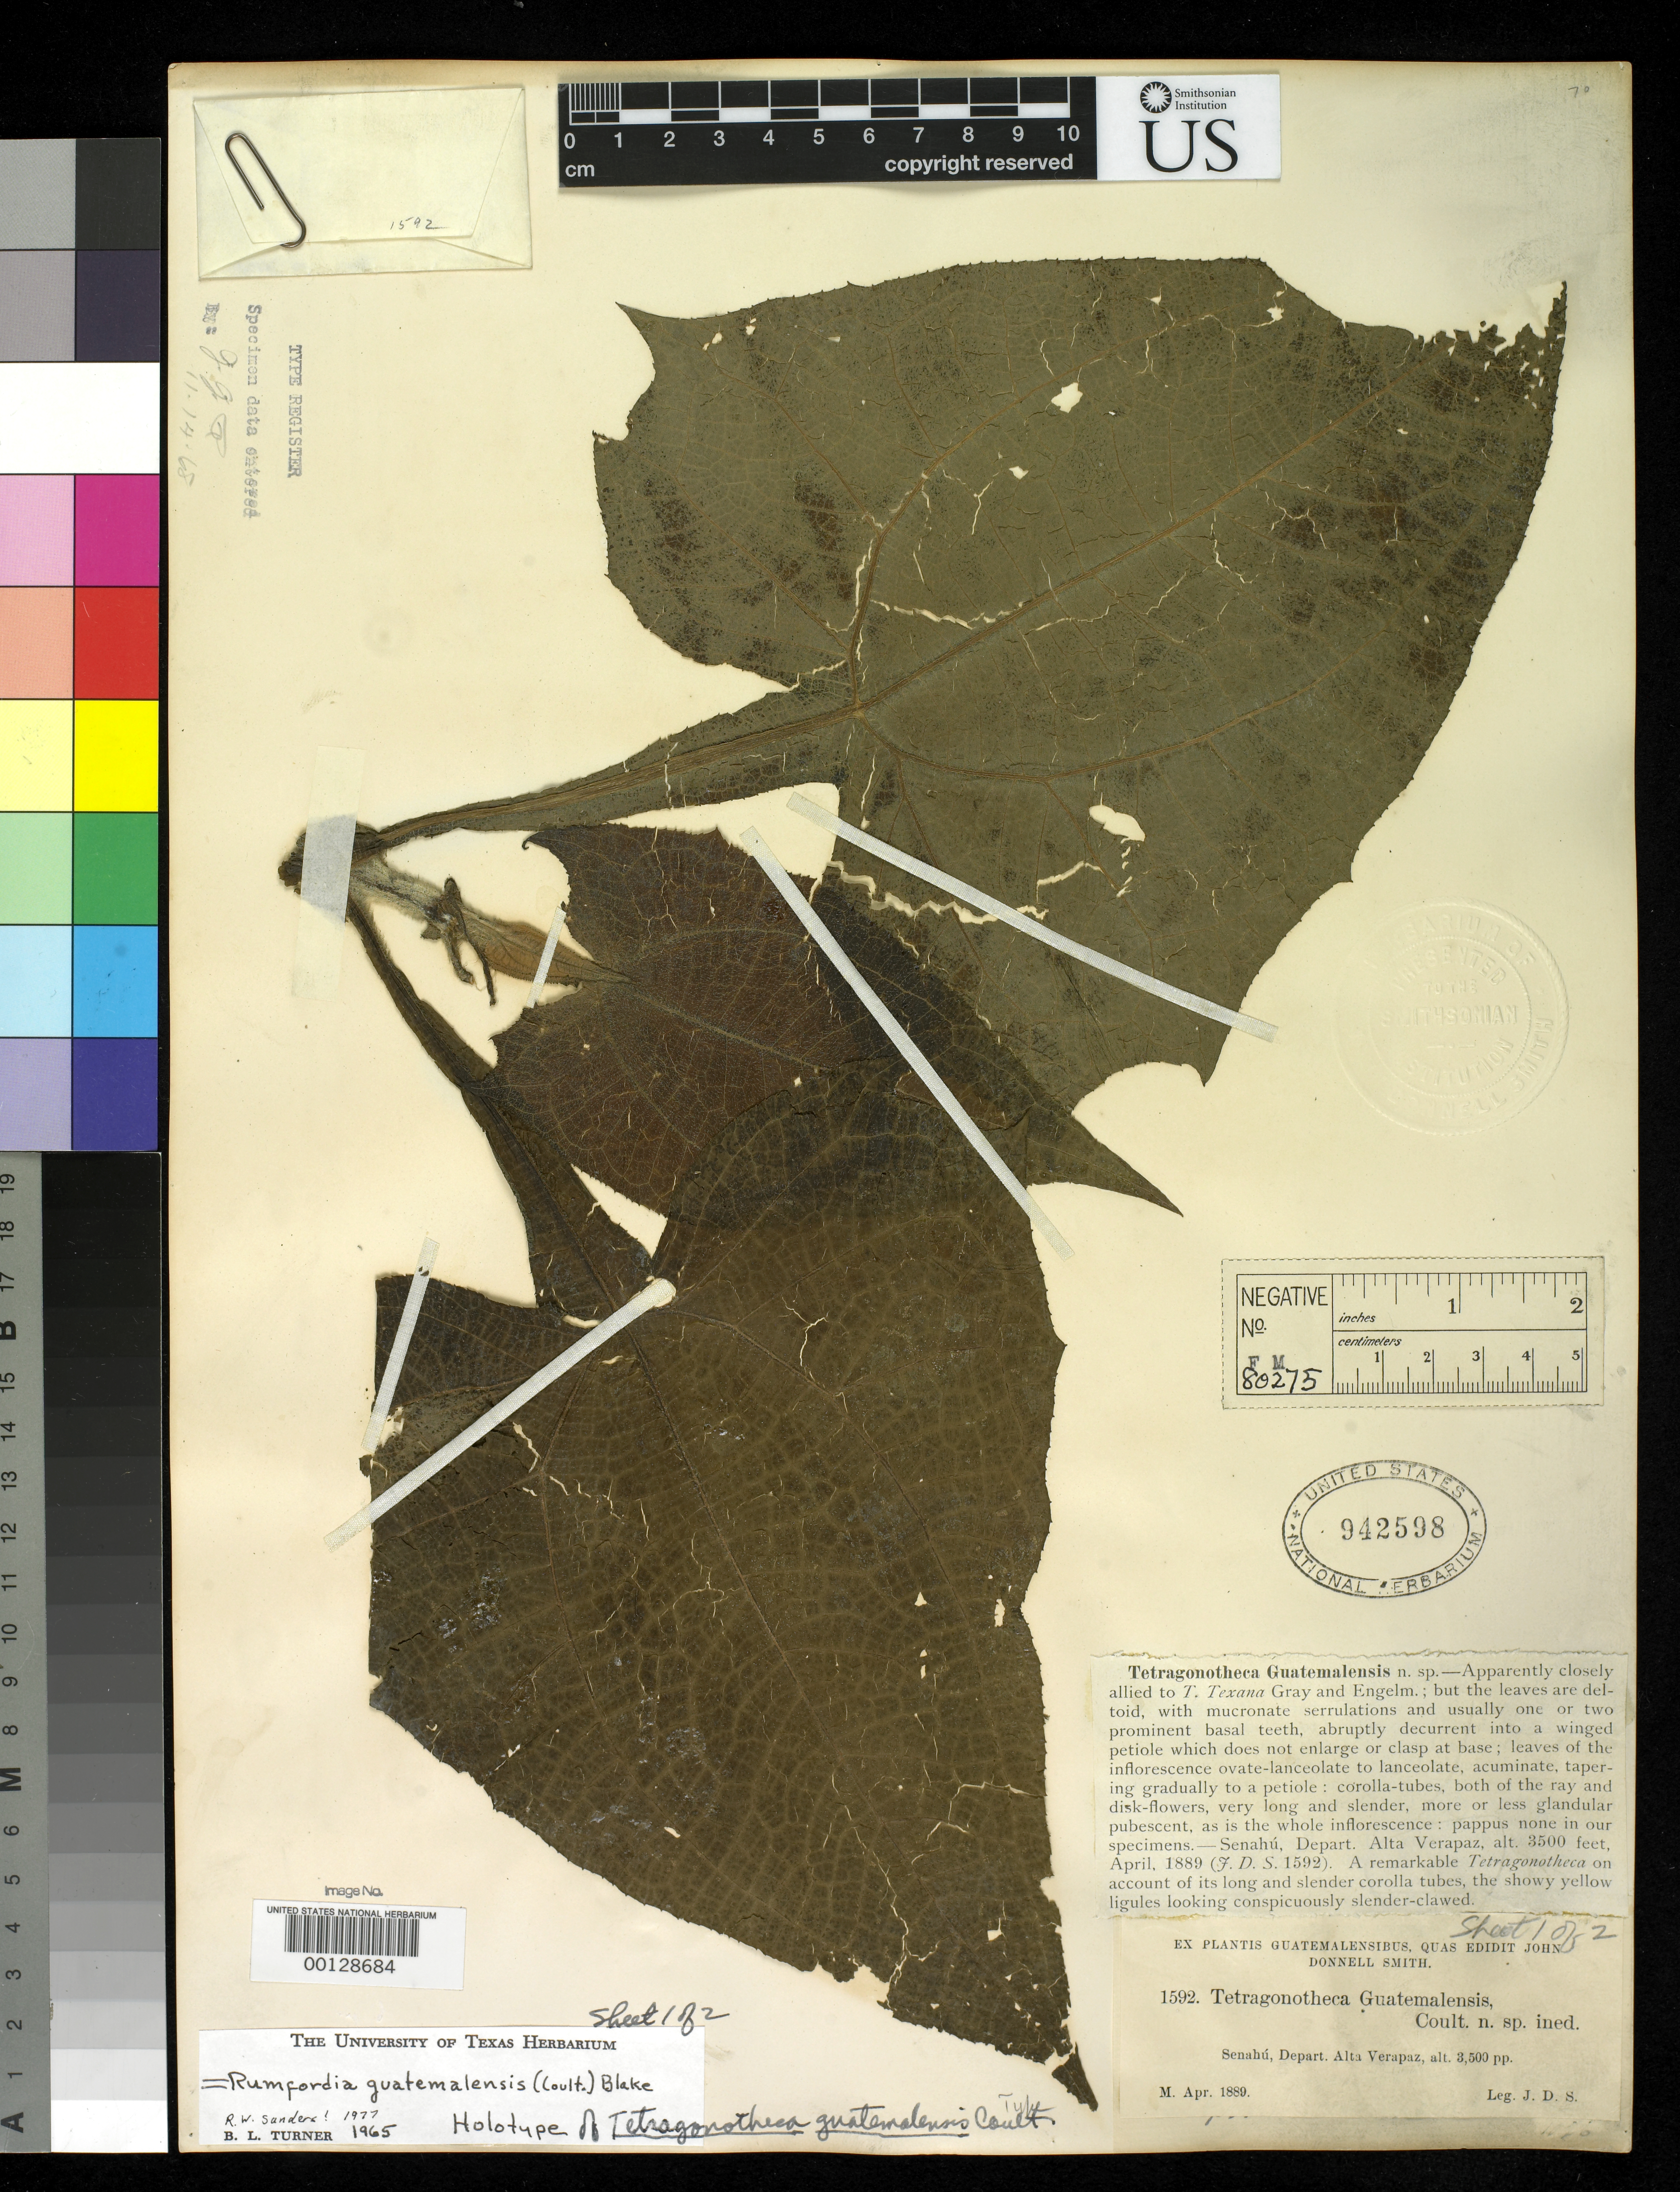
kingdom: Plantae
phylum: Tracheophyta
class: Magnoliopsida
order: Asterales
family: Asteraceae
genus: Tetragonotheca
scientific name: Tetragonotheca guatemalensis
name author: J.M. Coult.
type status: Holotype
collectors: J. Donnell Smith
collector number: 1592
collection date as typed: Apr 1889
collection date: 1889-04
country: Guatemala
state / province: Alta Verapaz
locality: Senahu.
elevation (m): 1067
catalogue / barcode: US 942598